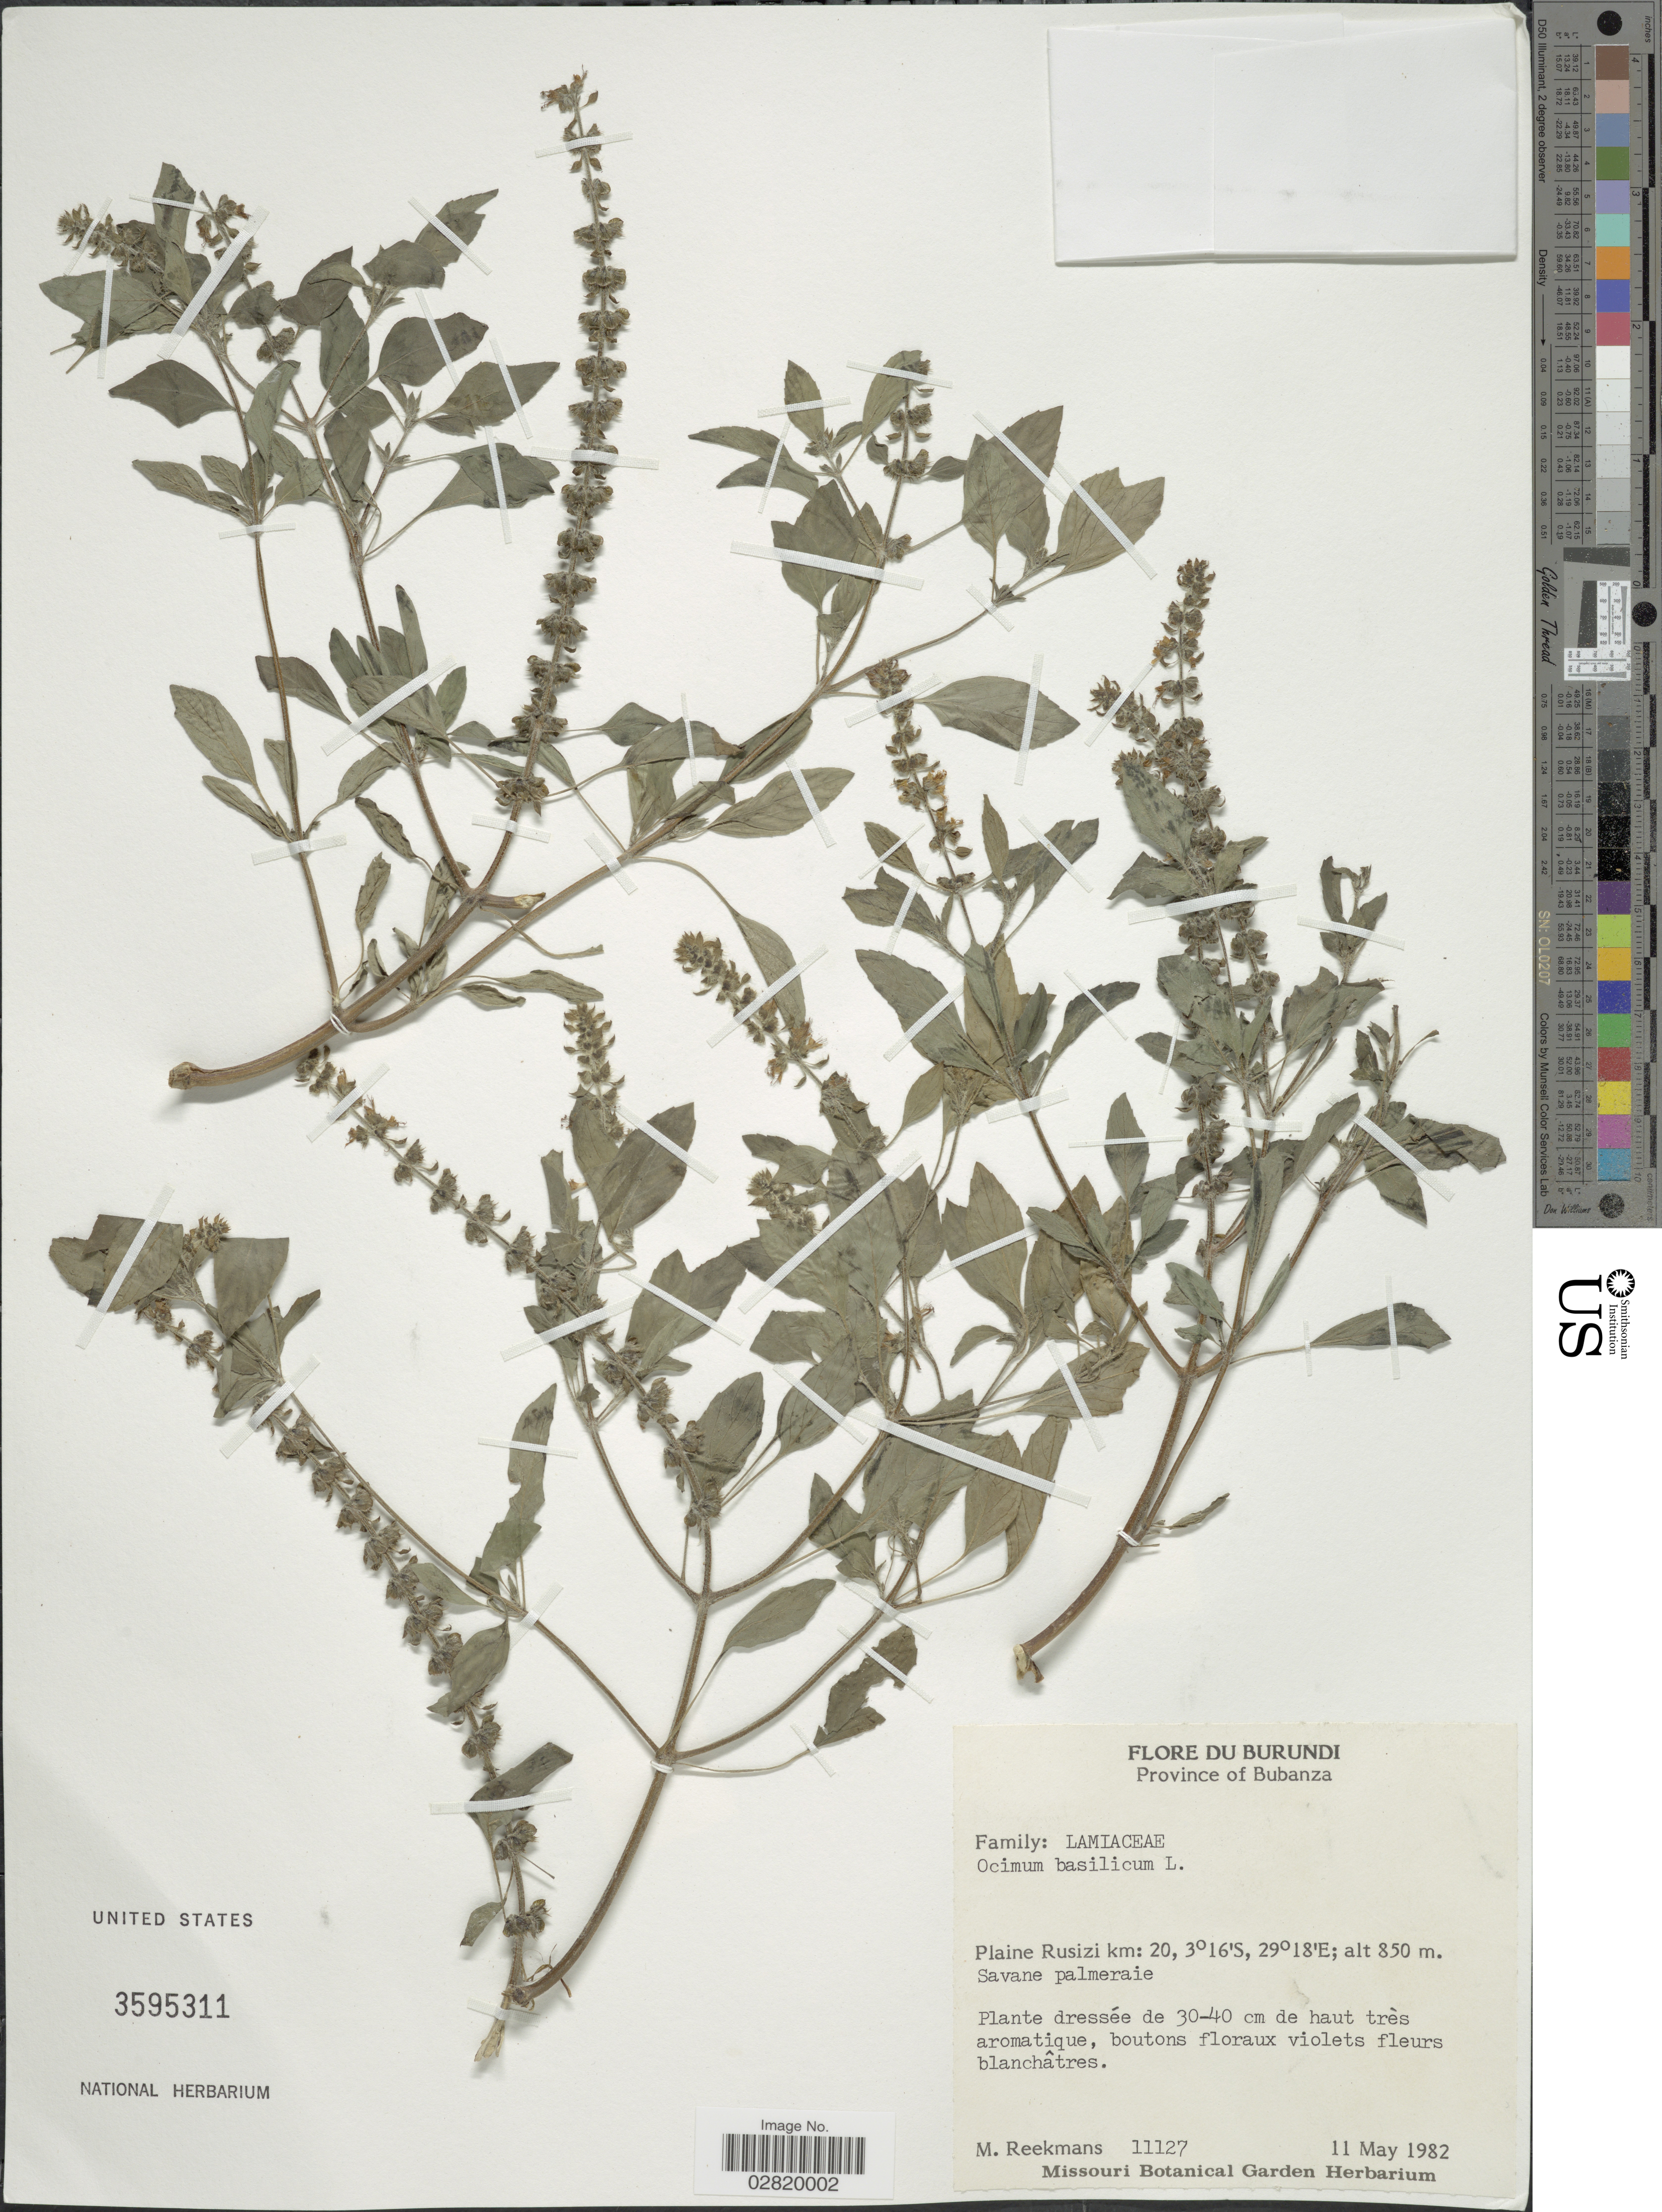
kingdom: Plantae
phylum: Tracheophyta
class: Magnoliopsida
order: Lamiales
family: Lamiaceae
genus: Ocimum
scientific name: Ocimum basilicum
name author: L.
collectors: M. Reekmans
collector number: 11127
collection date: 1982-05-11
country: Burundi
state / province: Bubanza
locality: Plaine Rusizi km: 20.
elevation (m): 850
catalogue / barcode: US 3595311